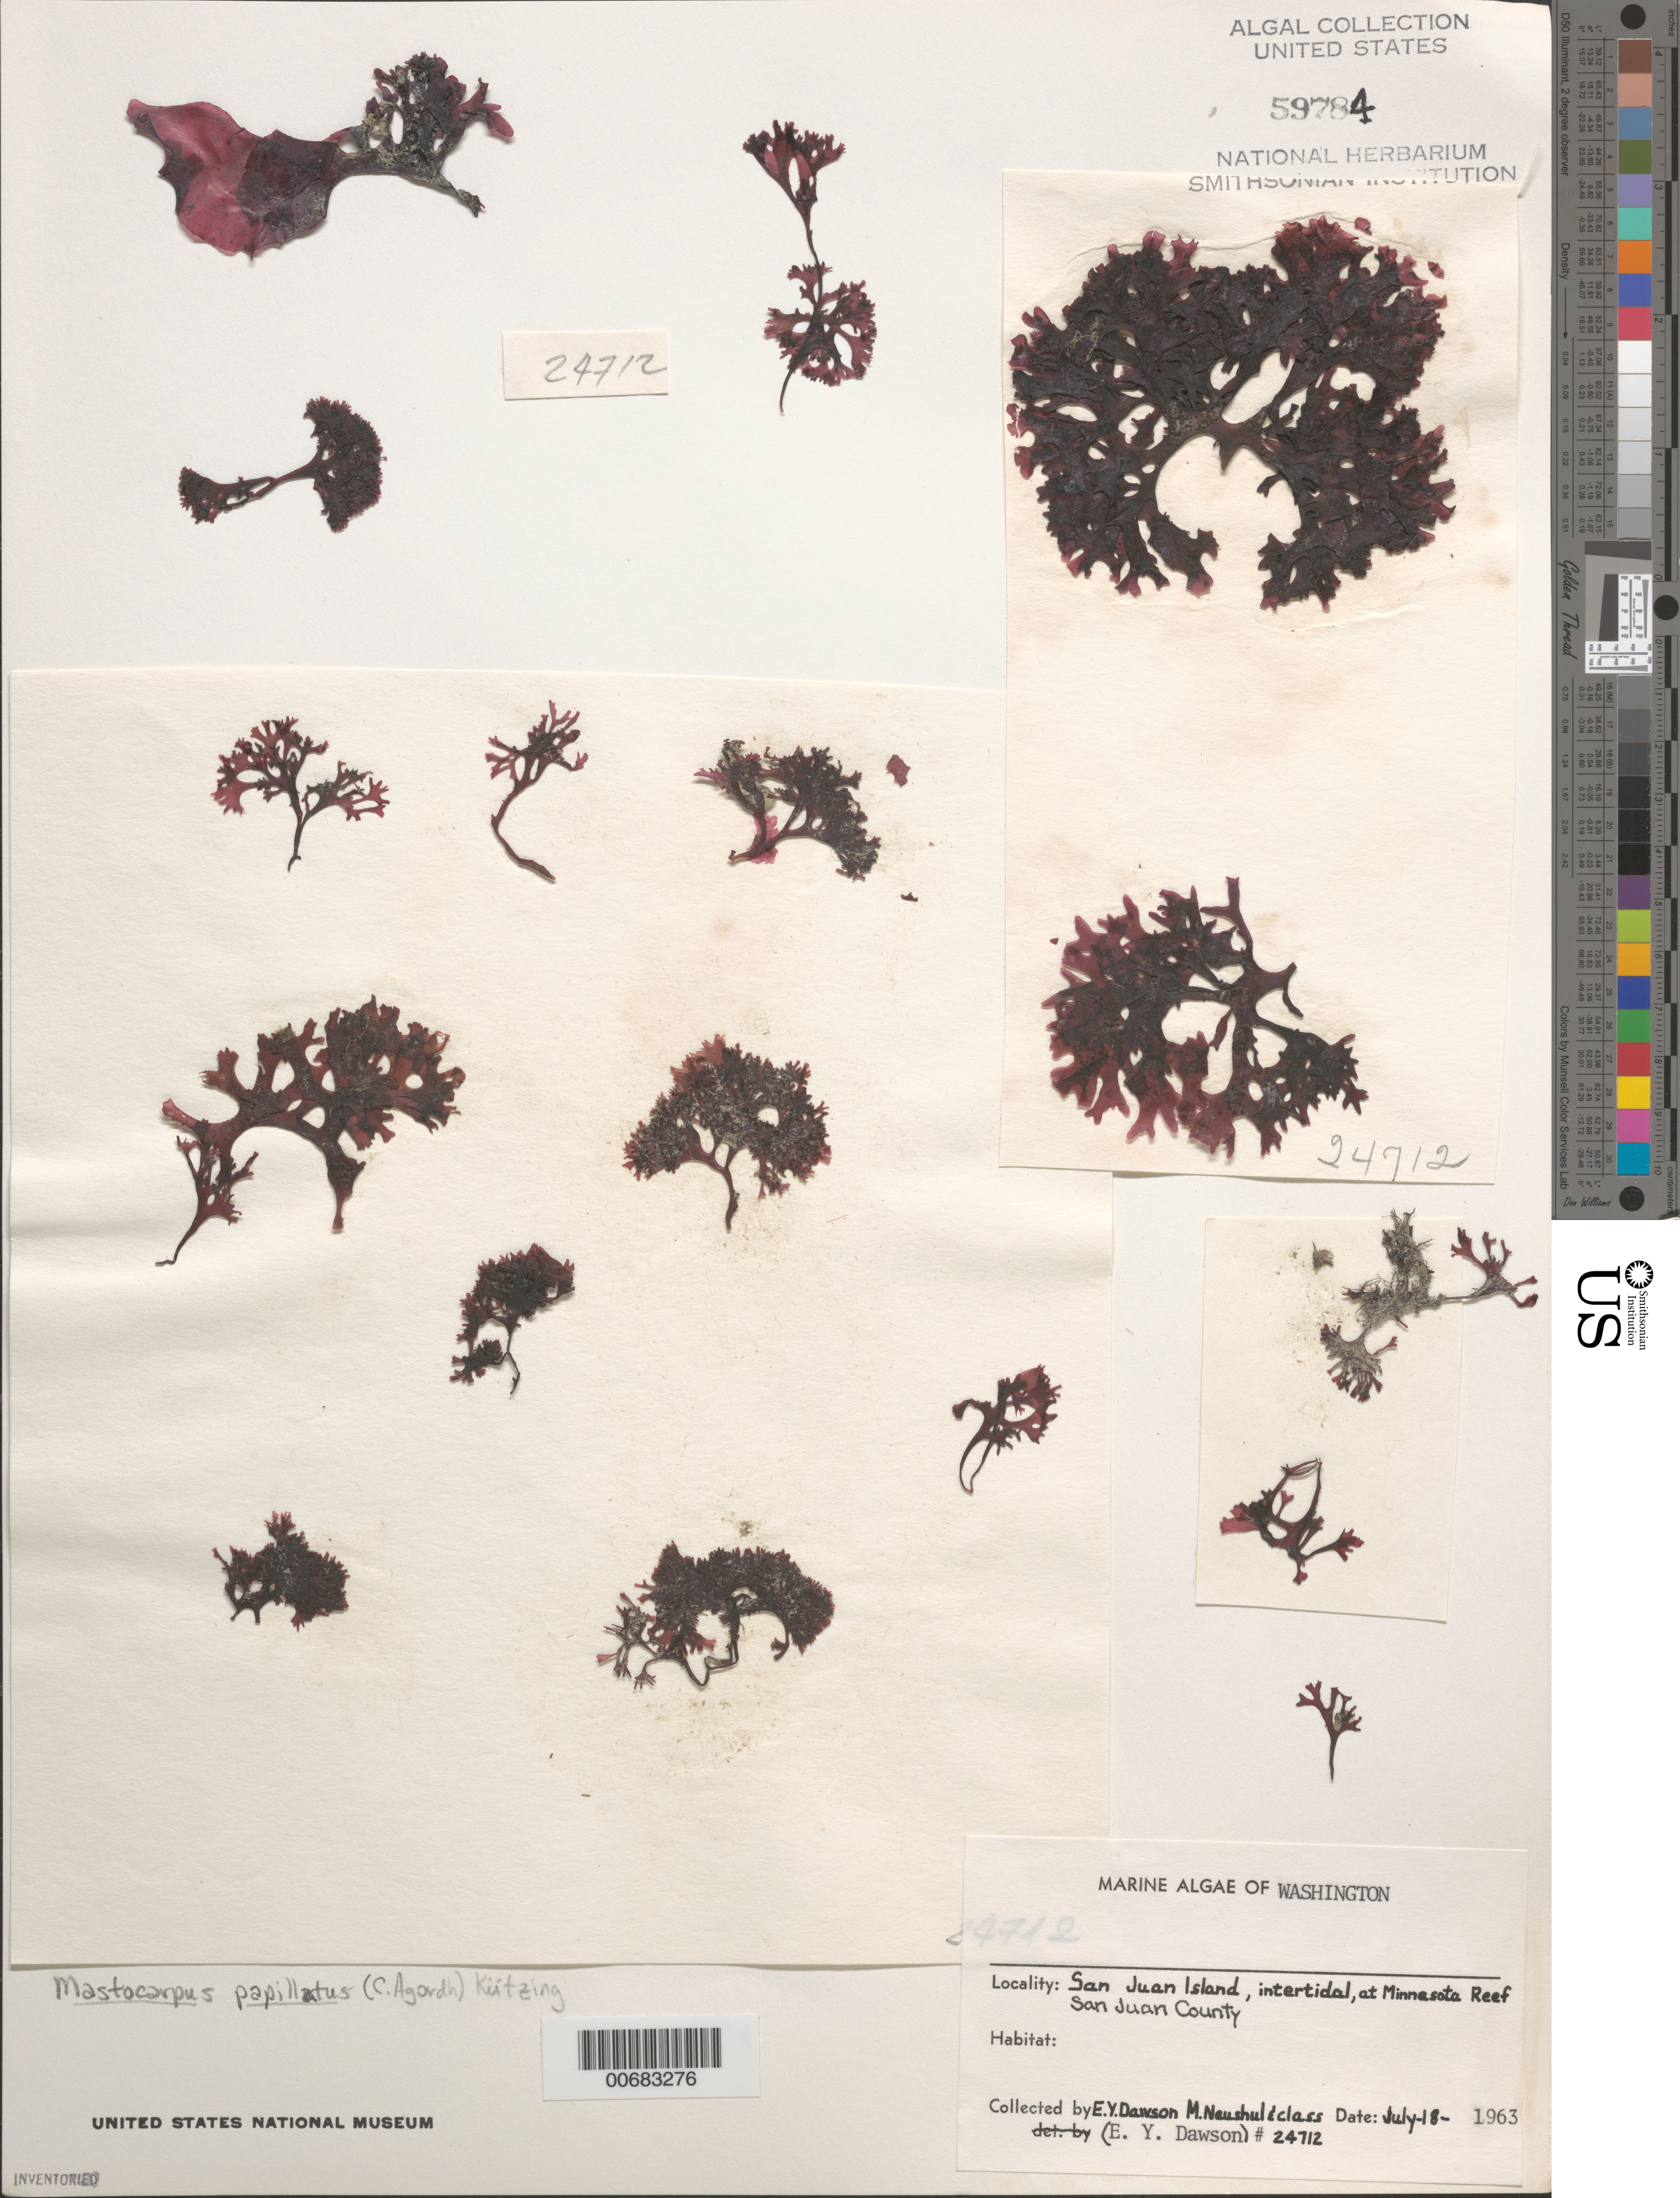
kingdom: Plantae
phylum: Rhodophyta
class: Florideophyceae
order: Gigartinales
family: Phyllophoraceae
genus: Mastocarpus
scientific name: Mastocarpus papillatus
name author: (C. Agardh) Kütz.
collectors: E. Y. Dawson, M. Neushul & Algae Class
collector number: EYD 24712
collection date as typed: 18 Jul 1963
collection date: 1963-07-18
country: United States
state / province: Washington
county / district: San Juan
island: San Juan Island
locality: Minnesota Reef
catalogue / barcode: US 59784